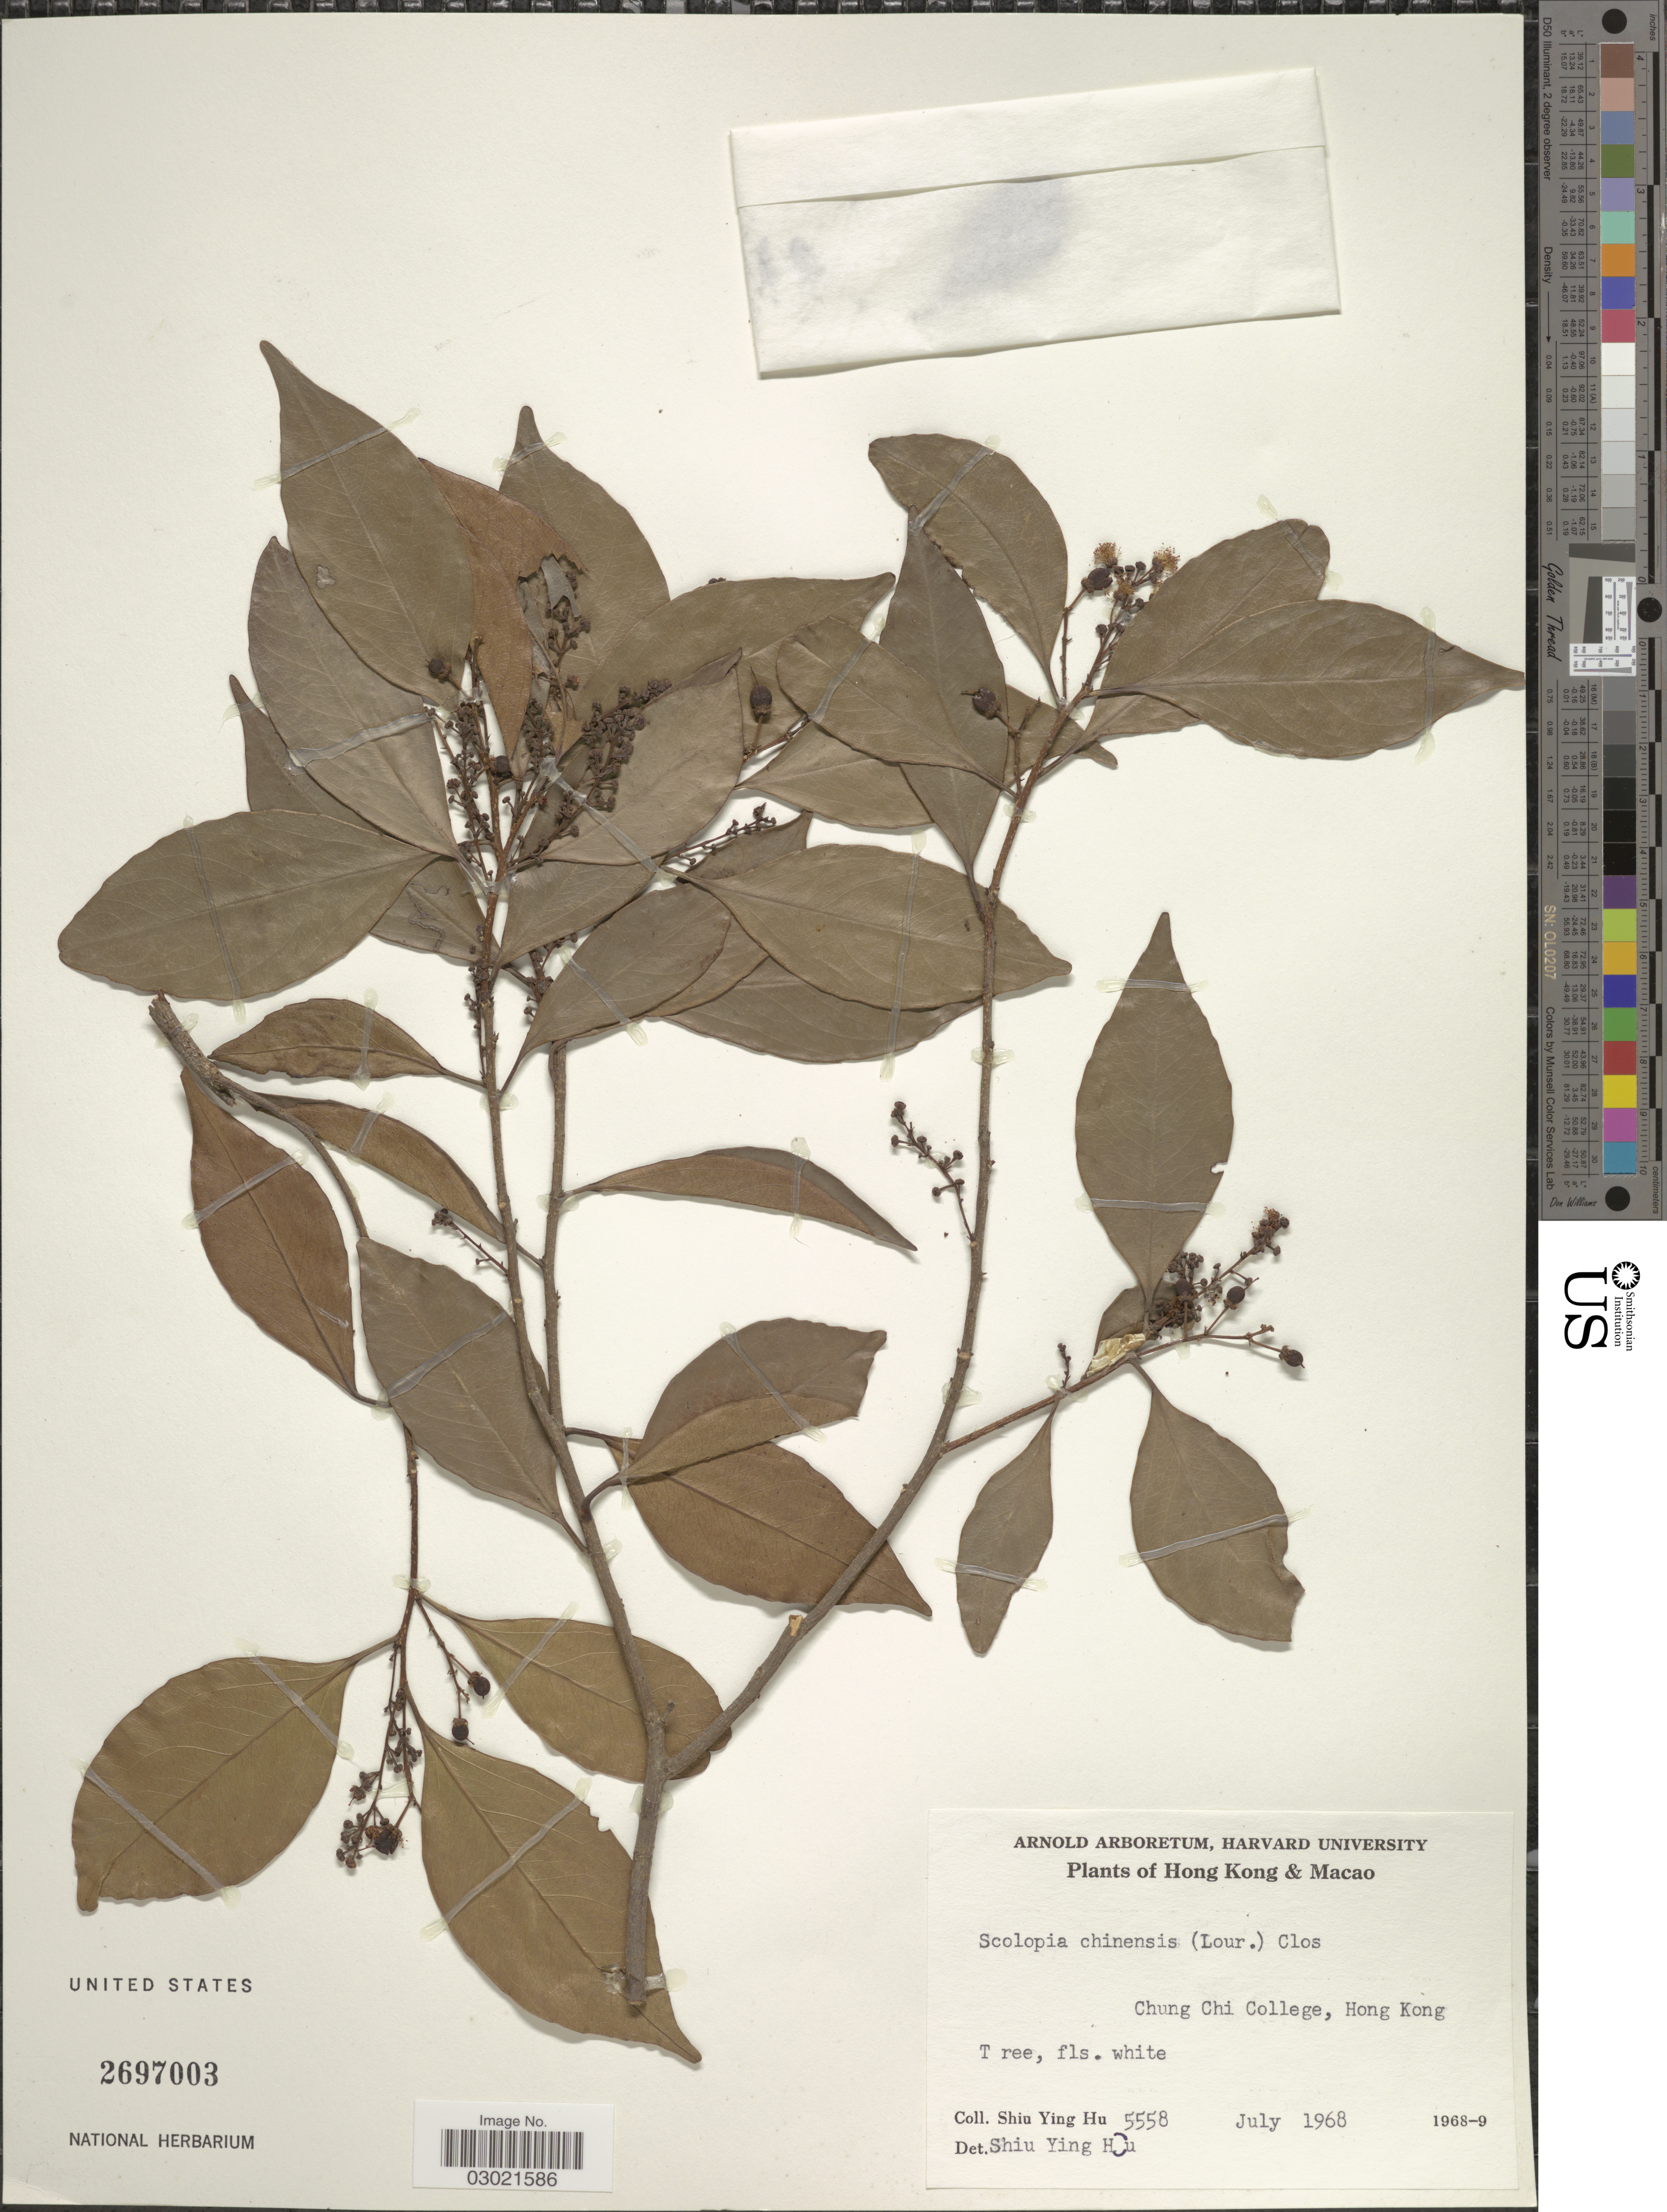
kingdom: Plantae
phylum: Tracheophyta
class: Magnoliopsida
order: Malpighiales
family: Salicaceae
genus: Scolopia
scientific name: Scolopia chinensis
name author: (Lour.) Clos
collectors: S. Y. Hu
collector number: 5558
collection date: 1968-07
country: China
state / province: Hong Kong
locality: Chung Chi College, Hong Kong.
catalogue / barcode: US 2697003